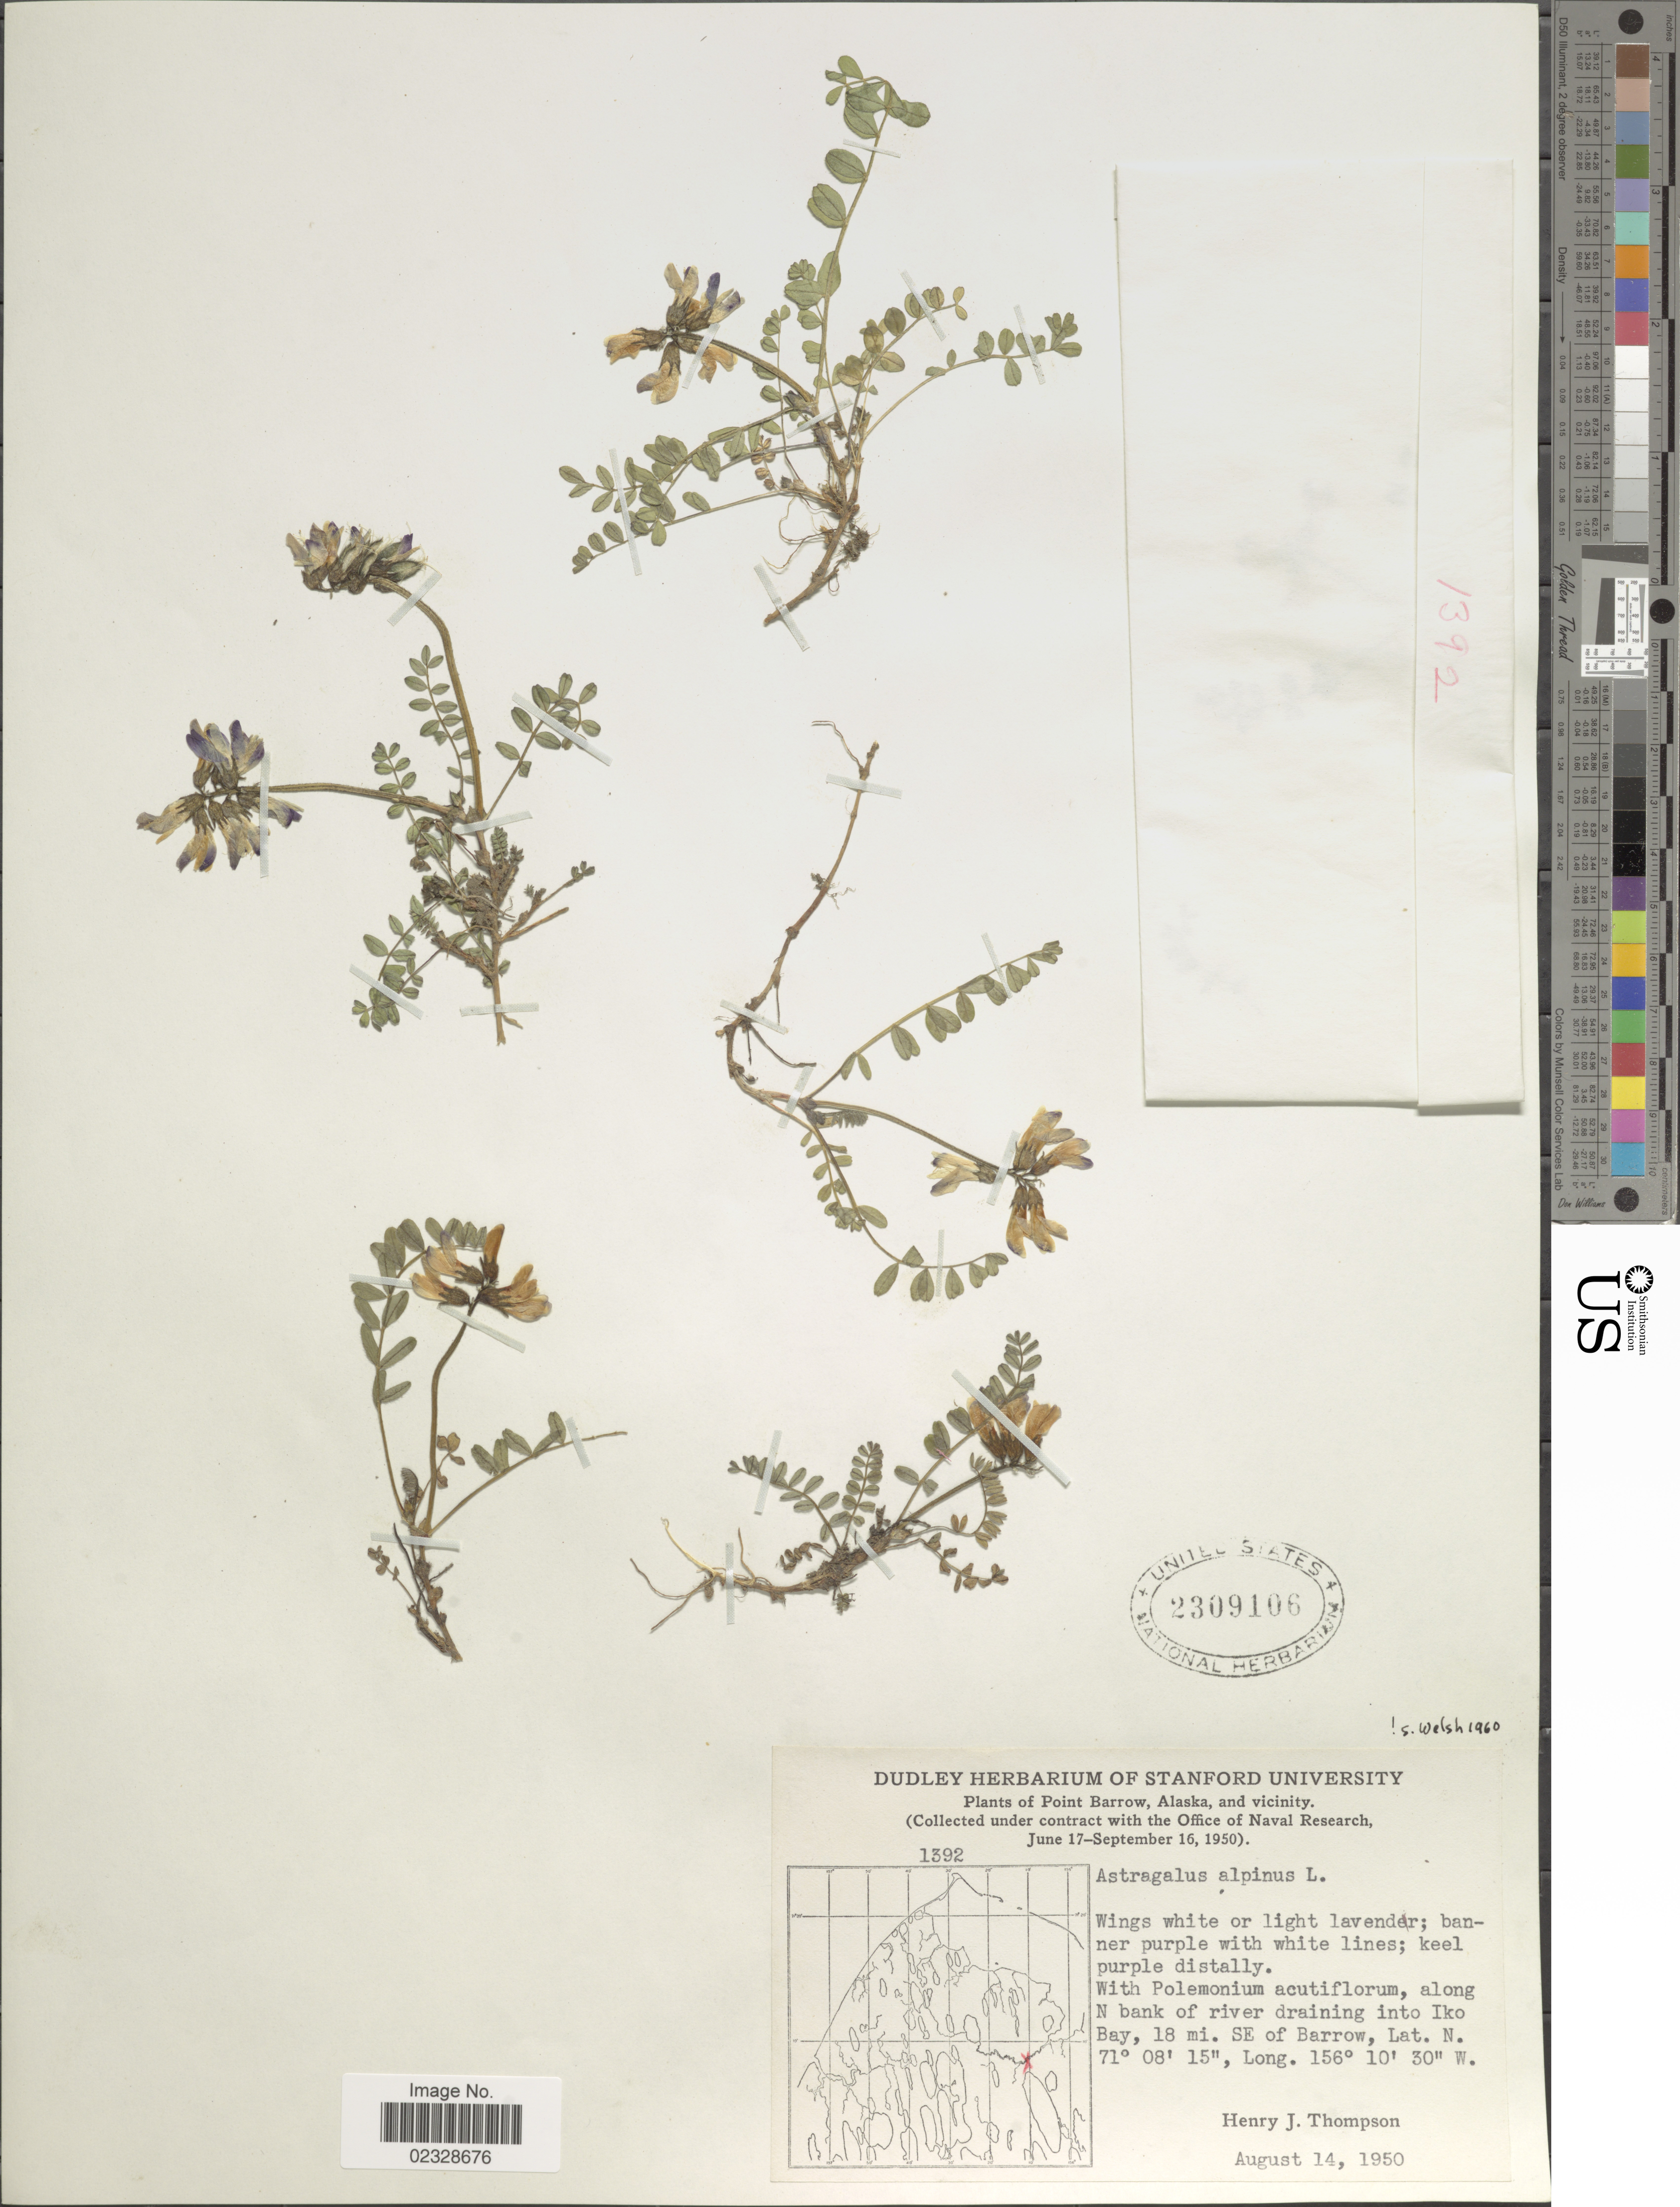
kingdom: Plantae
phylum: Tracheophyta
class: Magnoliopsida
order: Fabales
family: Fabaceae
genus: Astragalus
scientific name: Astragalus alpinus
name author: L.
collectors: H. J. Thompson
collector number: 1392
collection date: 1950-08-14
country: United States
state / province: Alaska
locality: Point Barrow, Alaska and Vicinity, along N bank of river drainage into Iko Bay, 18 mi SW of Barrow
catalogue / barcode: US 2309106